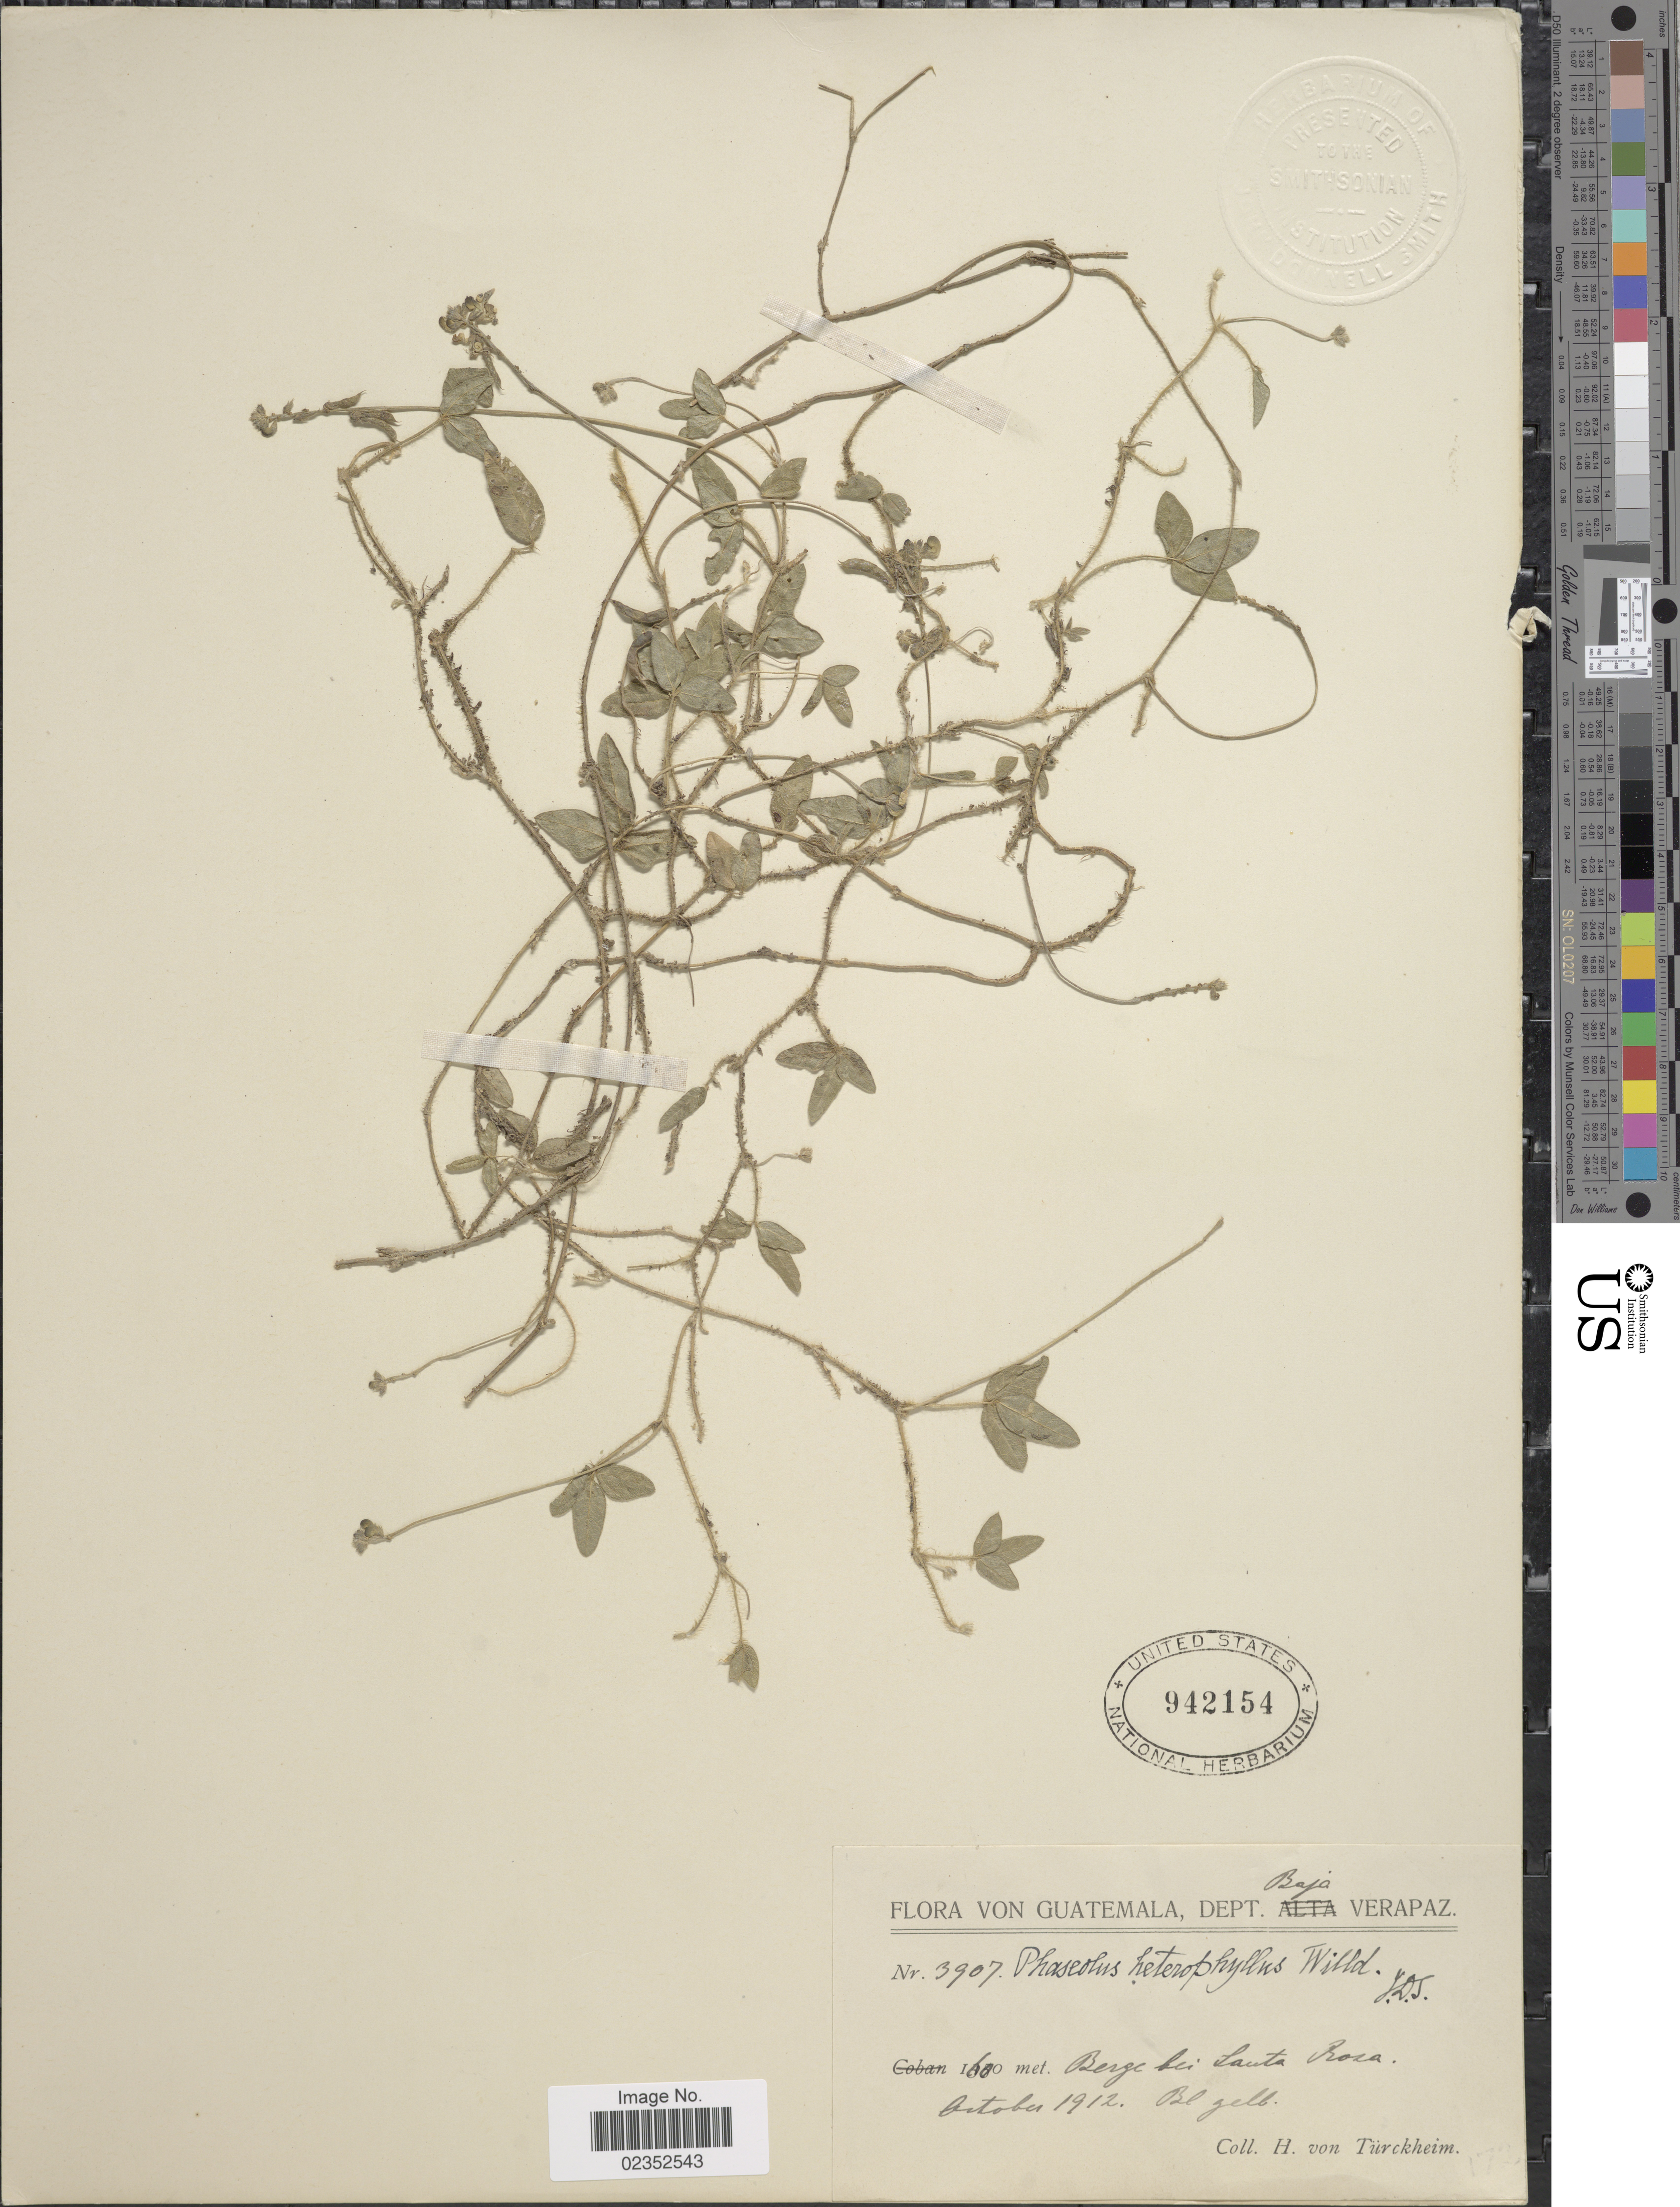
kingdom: Plantae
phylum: Tracheophyta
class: Magnoliopsida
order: Fabales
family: Fabaceae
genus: Macroptilium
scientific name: Macroptilium gibbosifolium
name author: (Ortega) A. Delgado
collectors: H. von Türckheim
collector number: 3907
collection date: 1912-10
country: Guatemala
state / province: Baja Verapaz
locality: Berge bei Santa Rosa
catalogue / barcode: US 942154